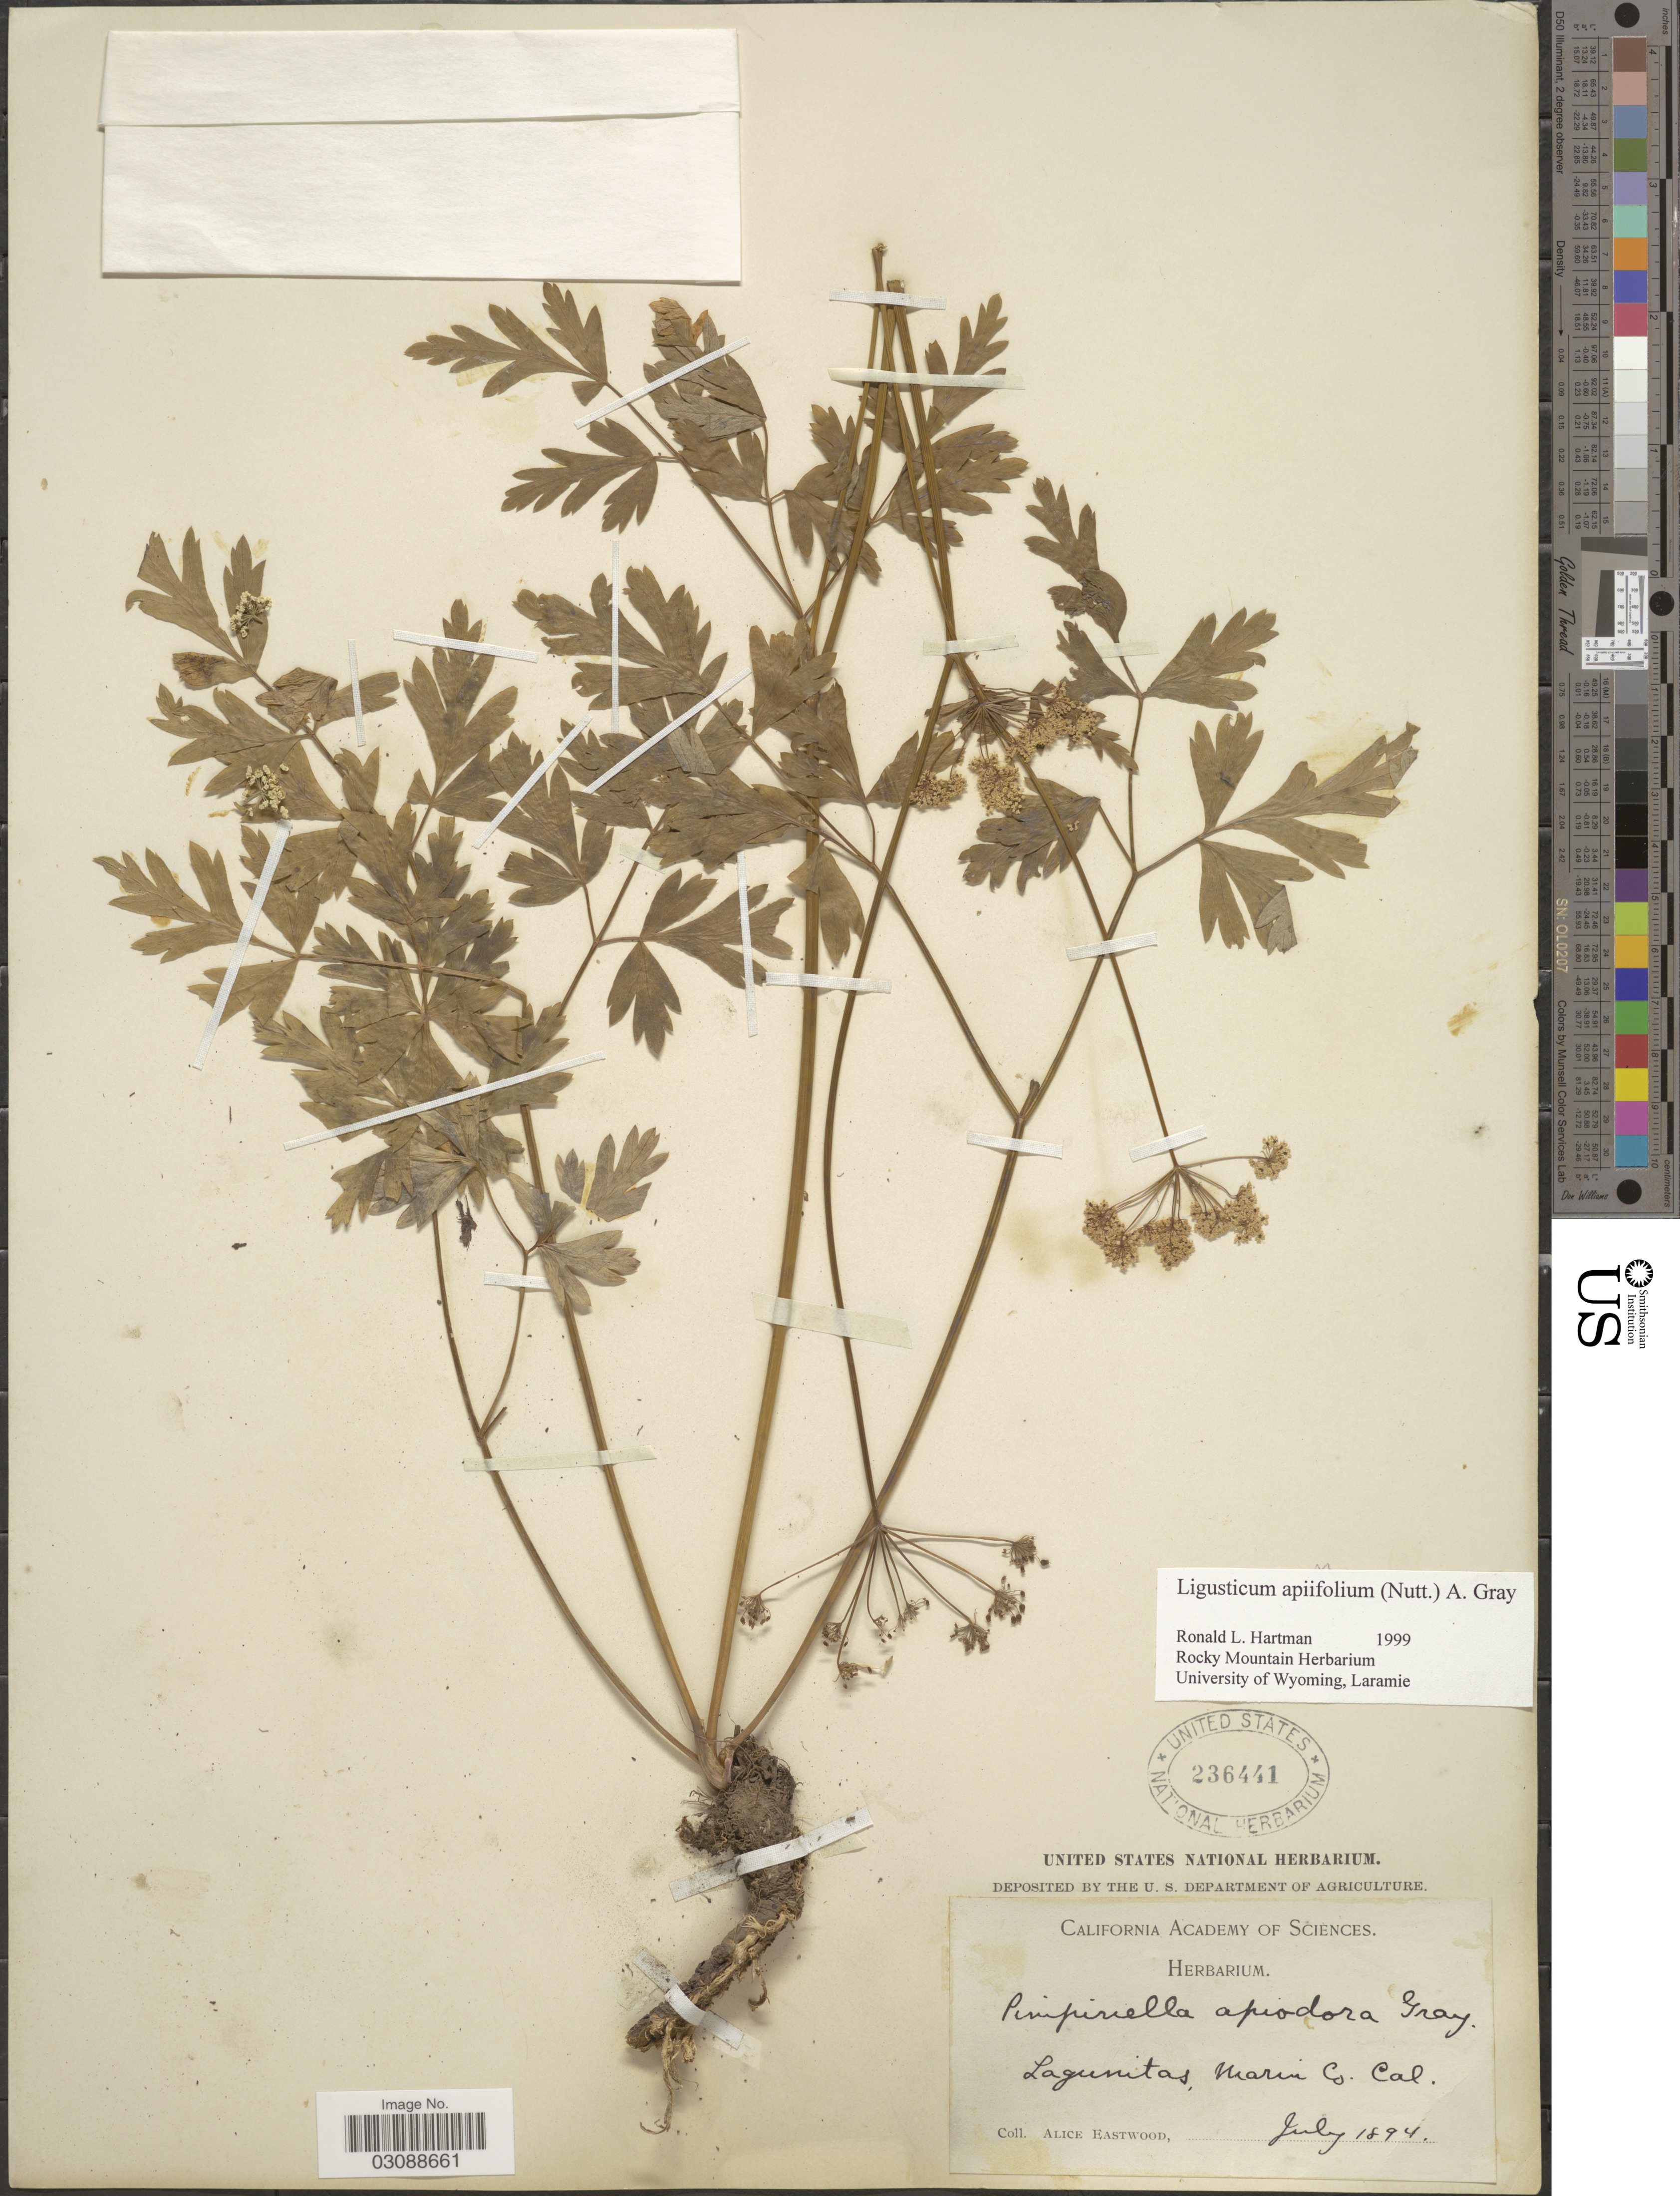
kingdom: Plantae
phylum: Tracheophyta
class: Magnoliopsida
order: Apiales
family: Apiaceae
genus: Ligusticum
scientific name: Ligusticum apiifolium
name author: (Nutt. ex Torr. & A. Gray) A. Gray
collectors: A. Eastwood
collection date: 1894-07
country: United States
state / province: California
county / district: Marin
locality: Lagunitas, Marin Co.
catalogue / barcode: US 236441